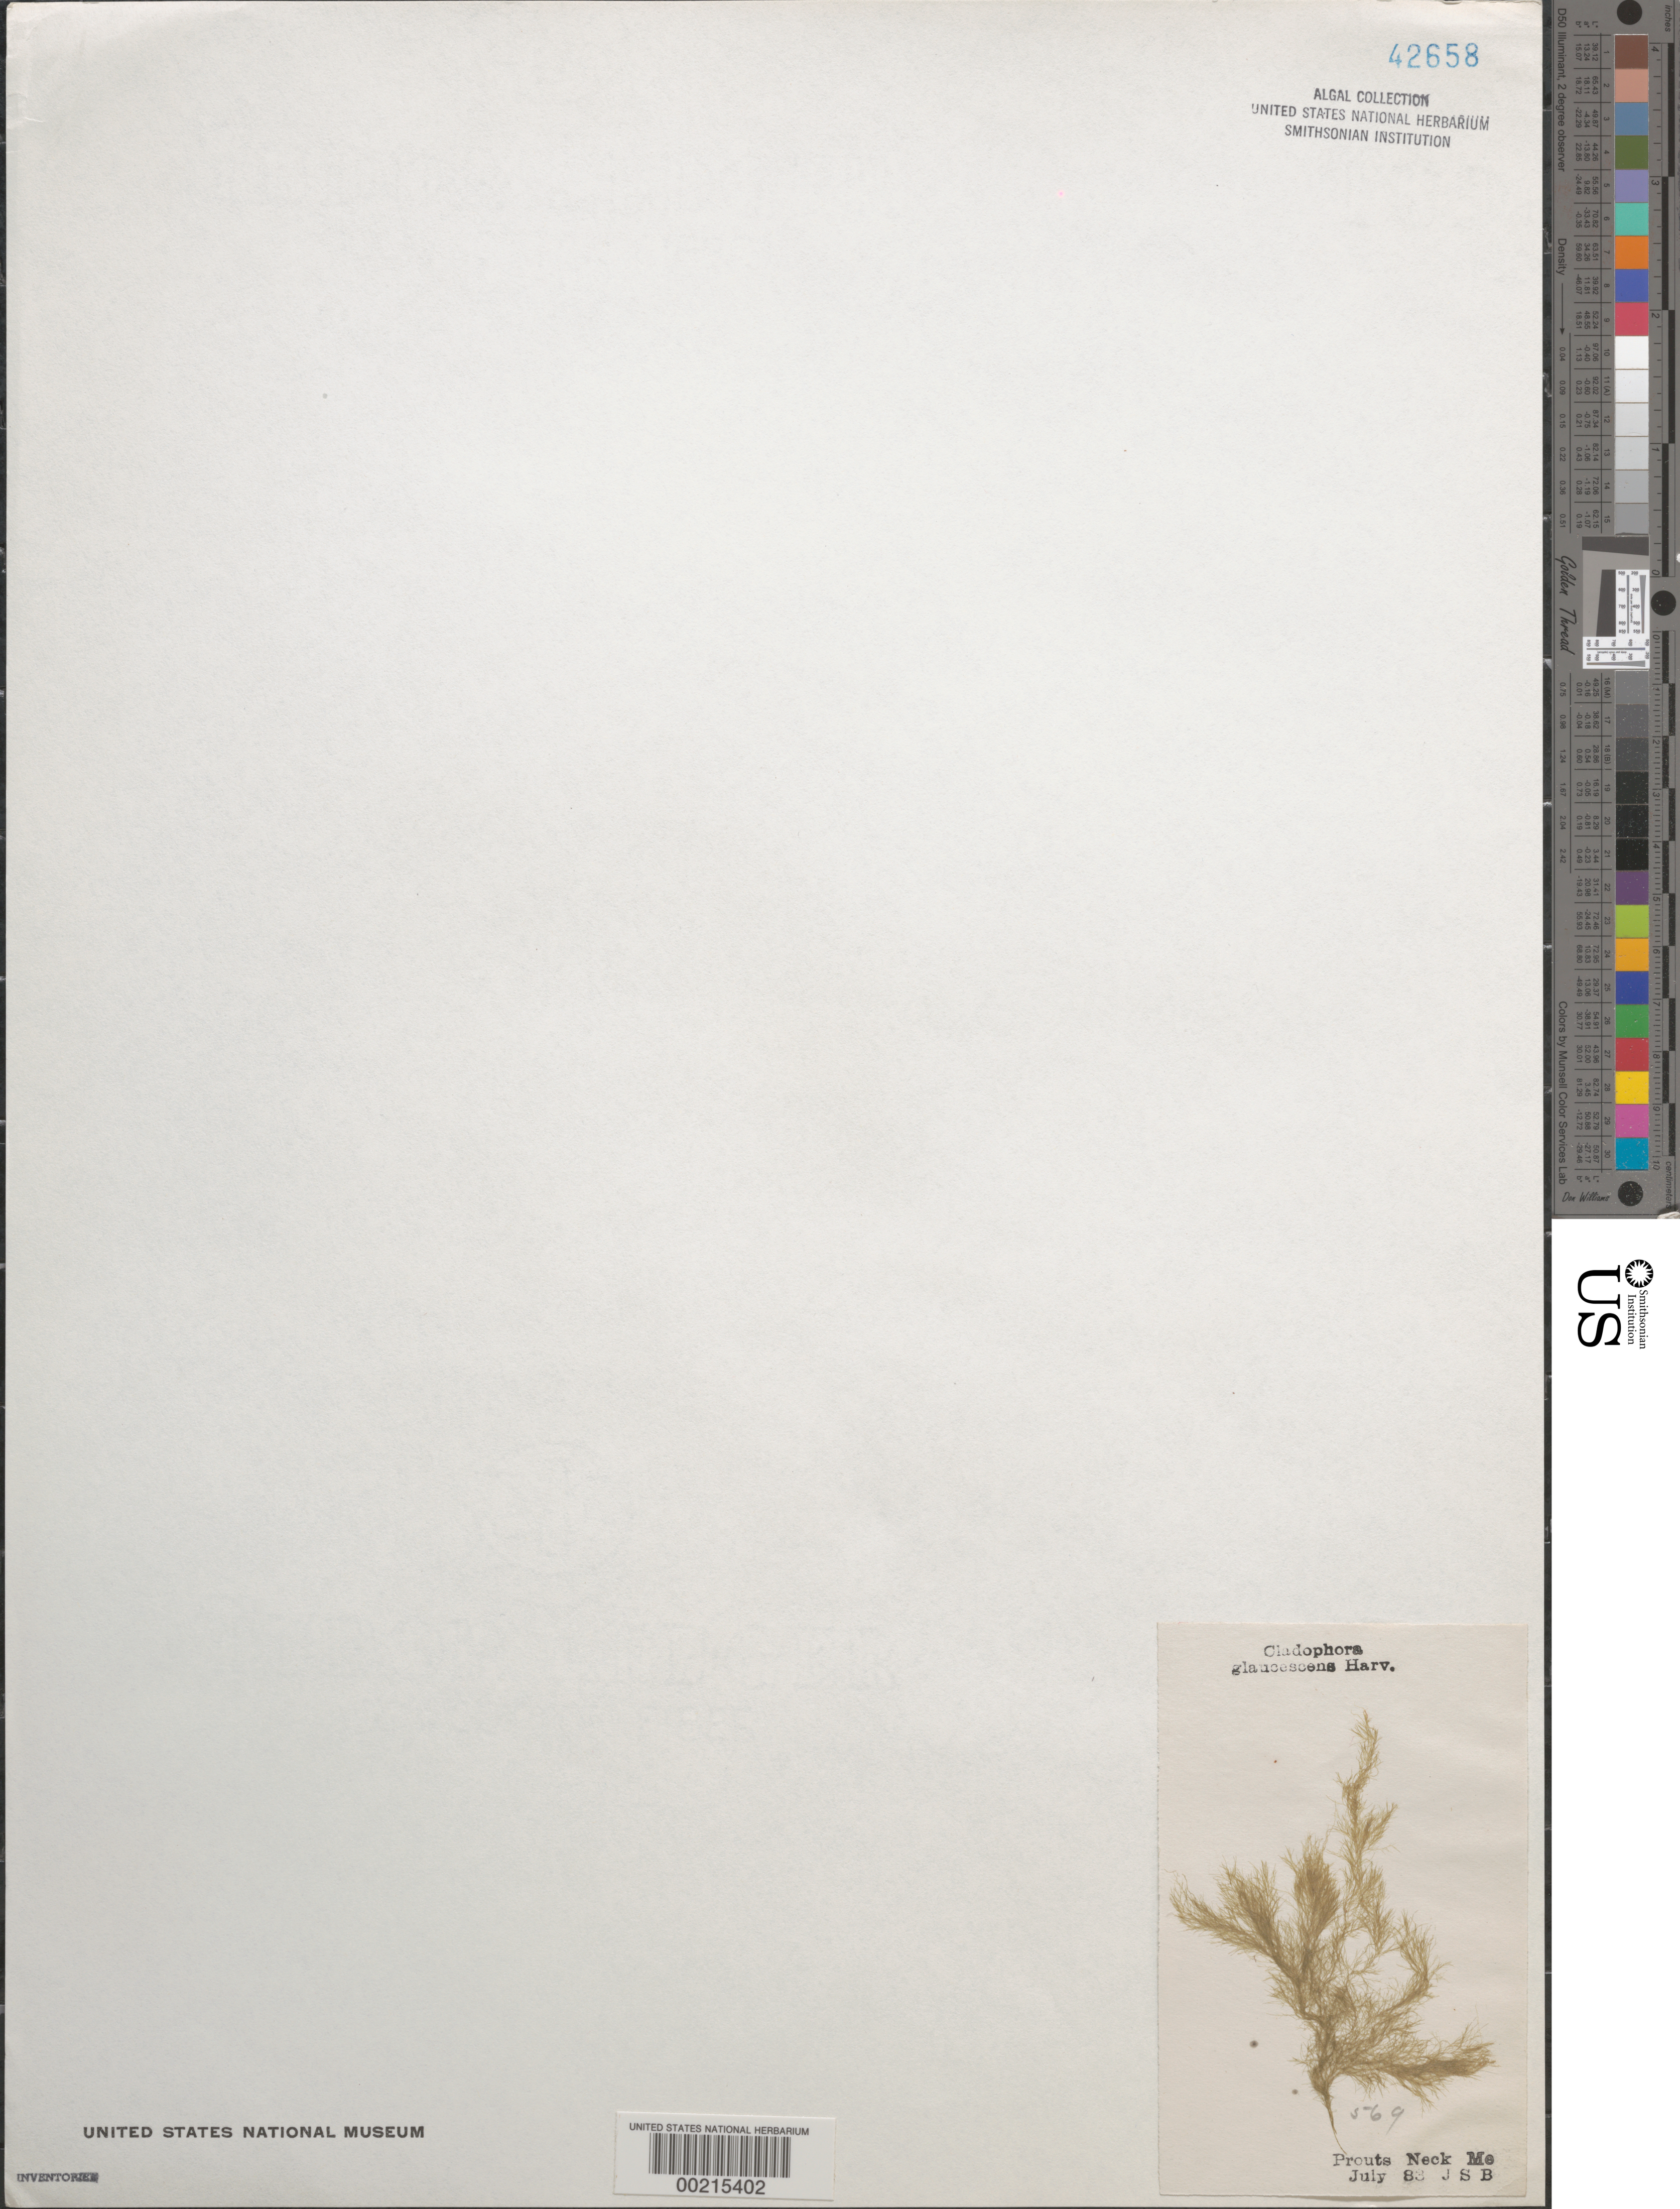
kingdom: Plantae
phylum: Chlorophyta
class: Ulvophyceae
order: Cladophorales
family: Cladophoraceae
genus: Cladophora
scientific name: Cladophora sericea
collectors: J. S. Brown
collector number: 569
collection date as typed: Jul 1883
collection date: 1883-07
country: United States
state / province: Maine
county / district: Cumberland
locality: Prouts Neck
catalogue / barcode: US 42658